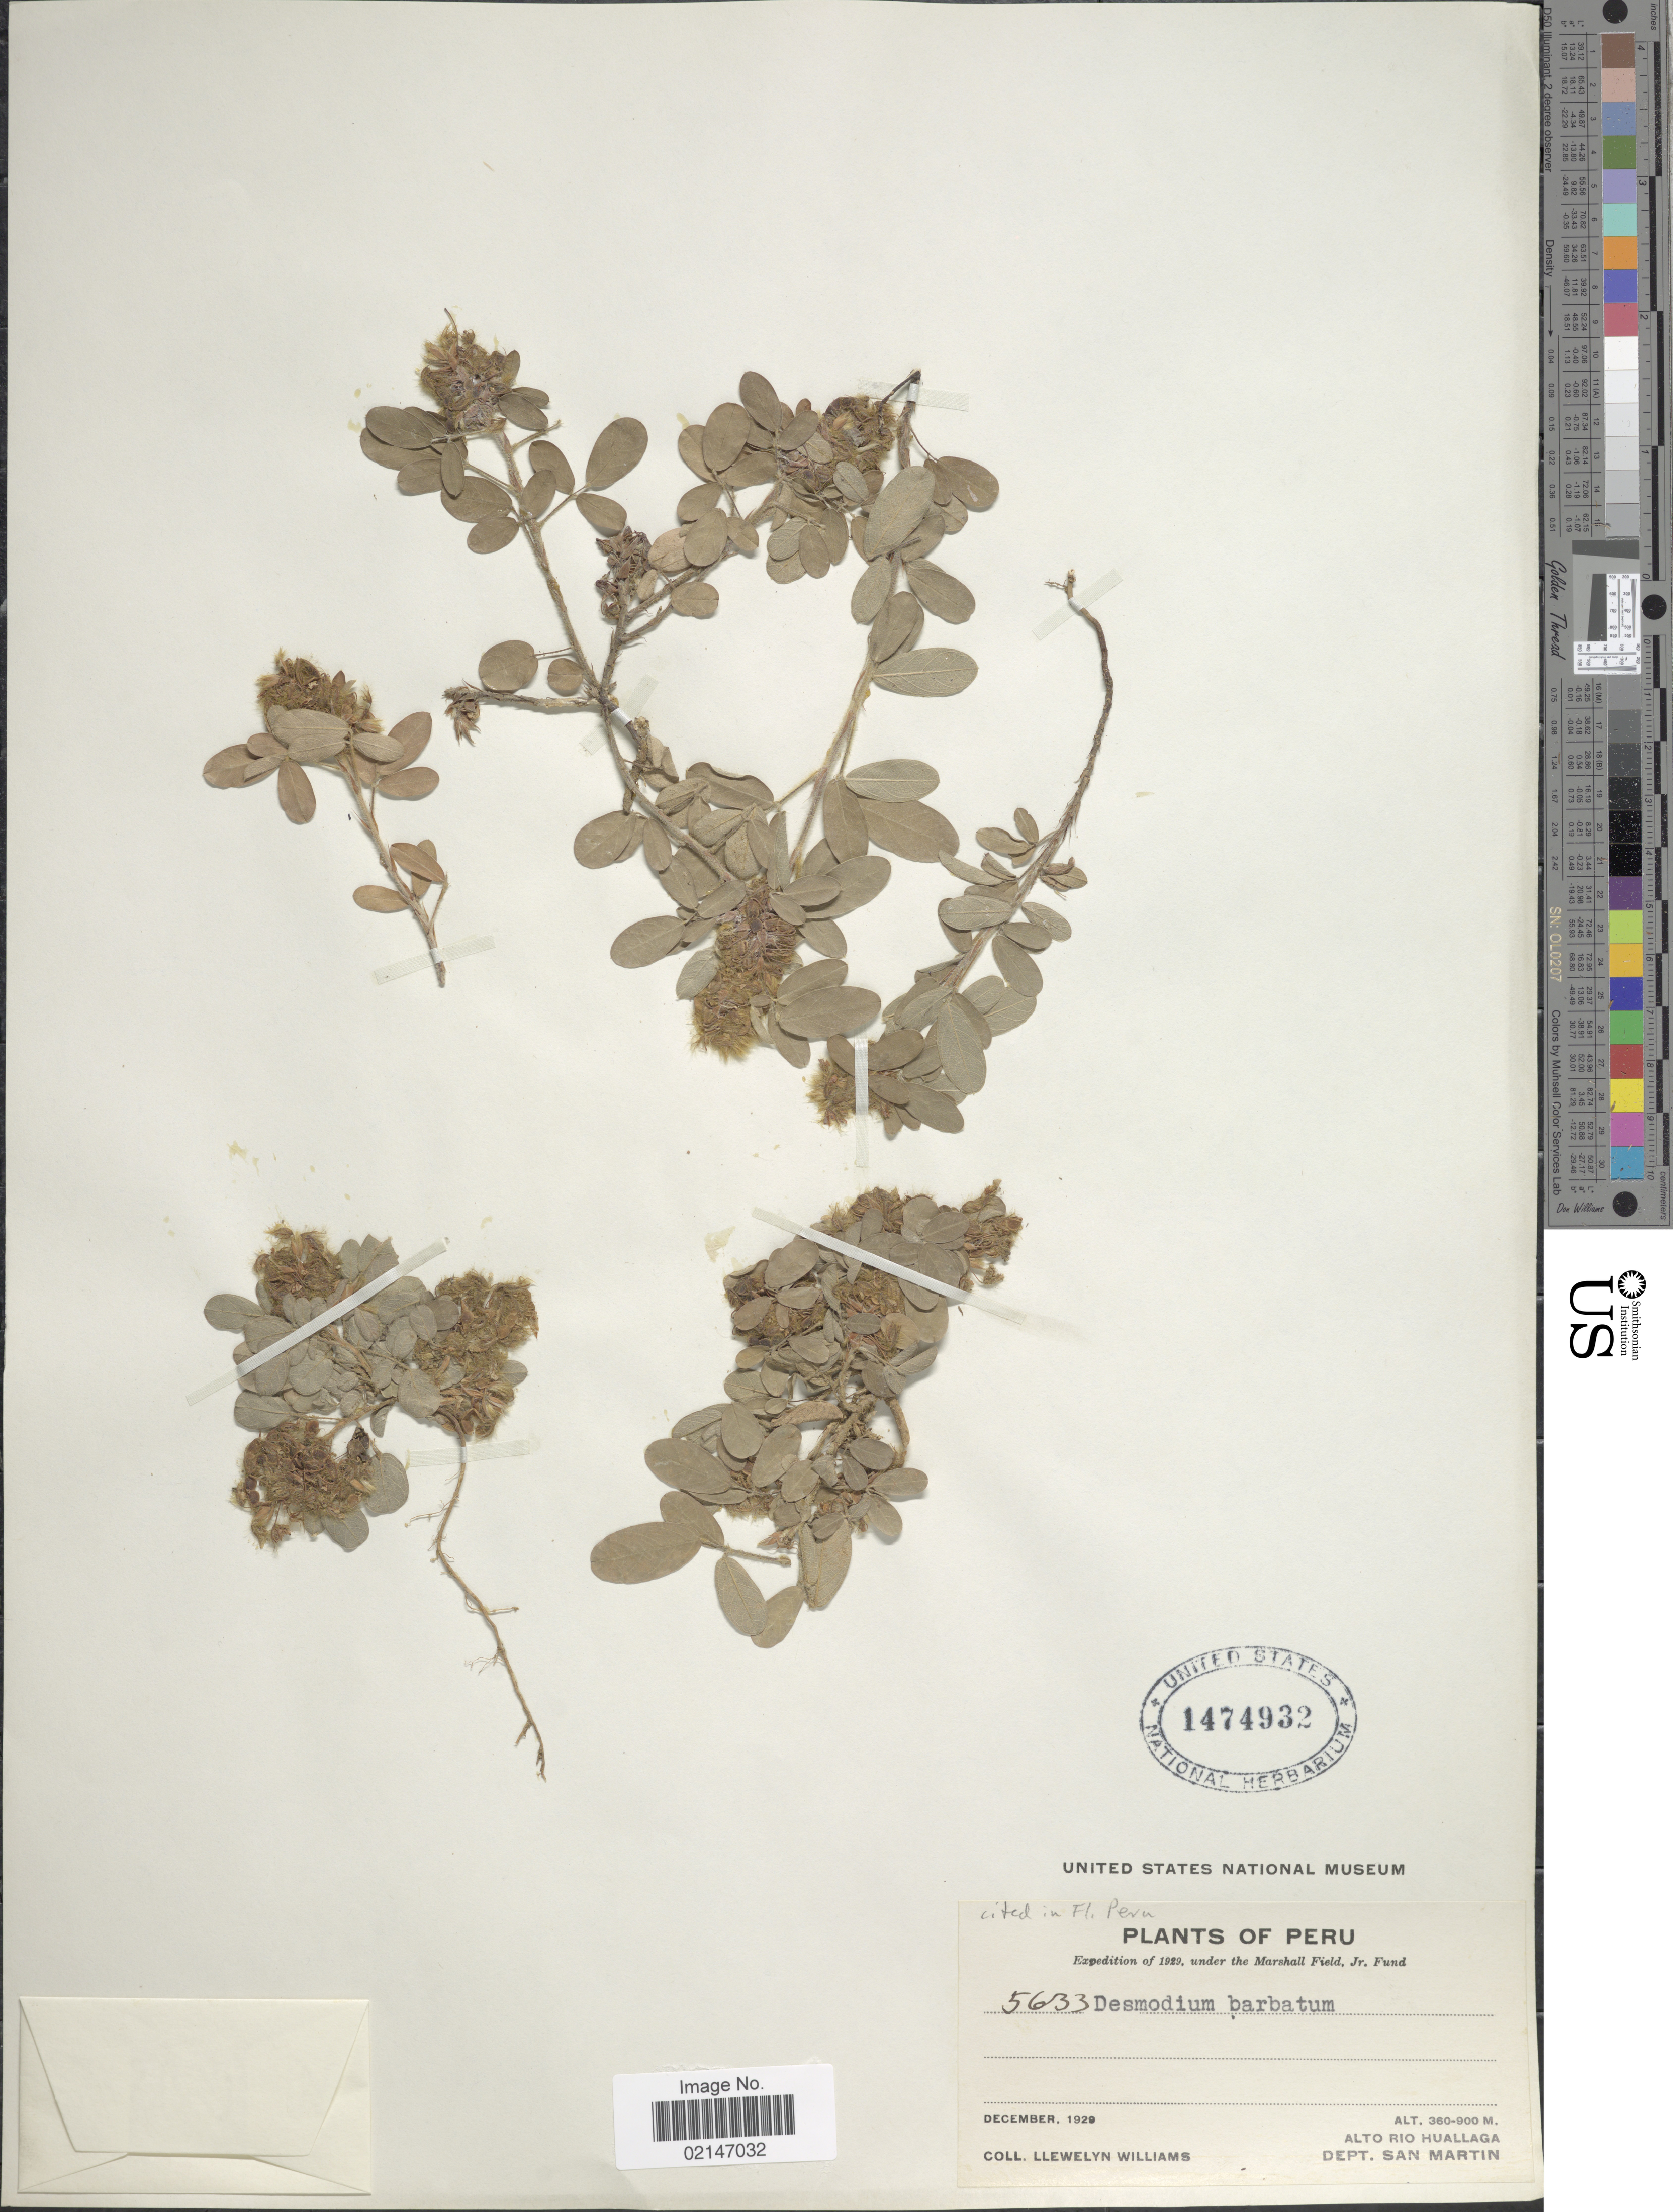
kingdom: Plantae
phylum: Tracheophyta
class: Magnoliopsida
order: Fabales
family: Fabaceae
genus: Grona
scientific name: Grona barbata var. barbata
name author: (L.) H. Ohashi & K. Ohashi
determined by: Strong, Mark T., (BOT), Smithsonian Institution - National Museum of Natural History (UNITED STATES)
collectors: Ll. Williams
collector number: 5633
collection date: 1929-12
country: Peru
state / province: San Martín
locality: Alto Rio Huallaga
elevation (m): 360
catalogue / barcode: US 1474932